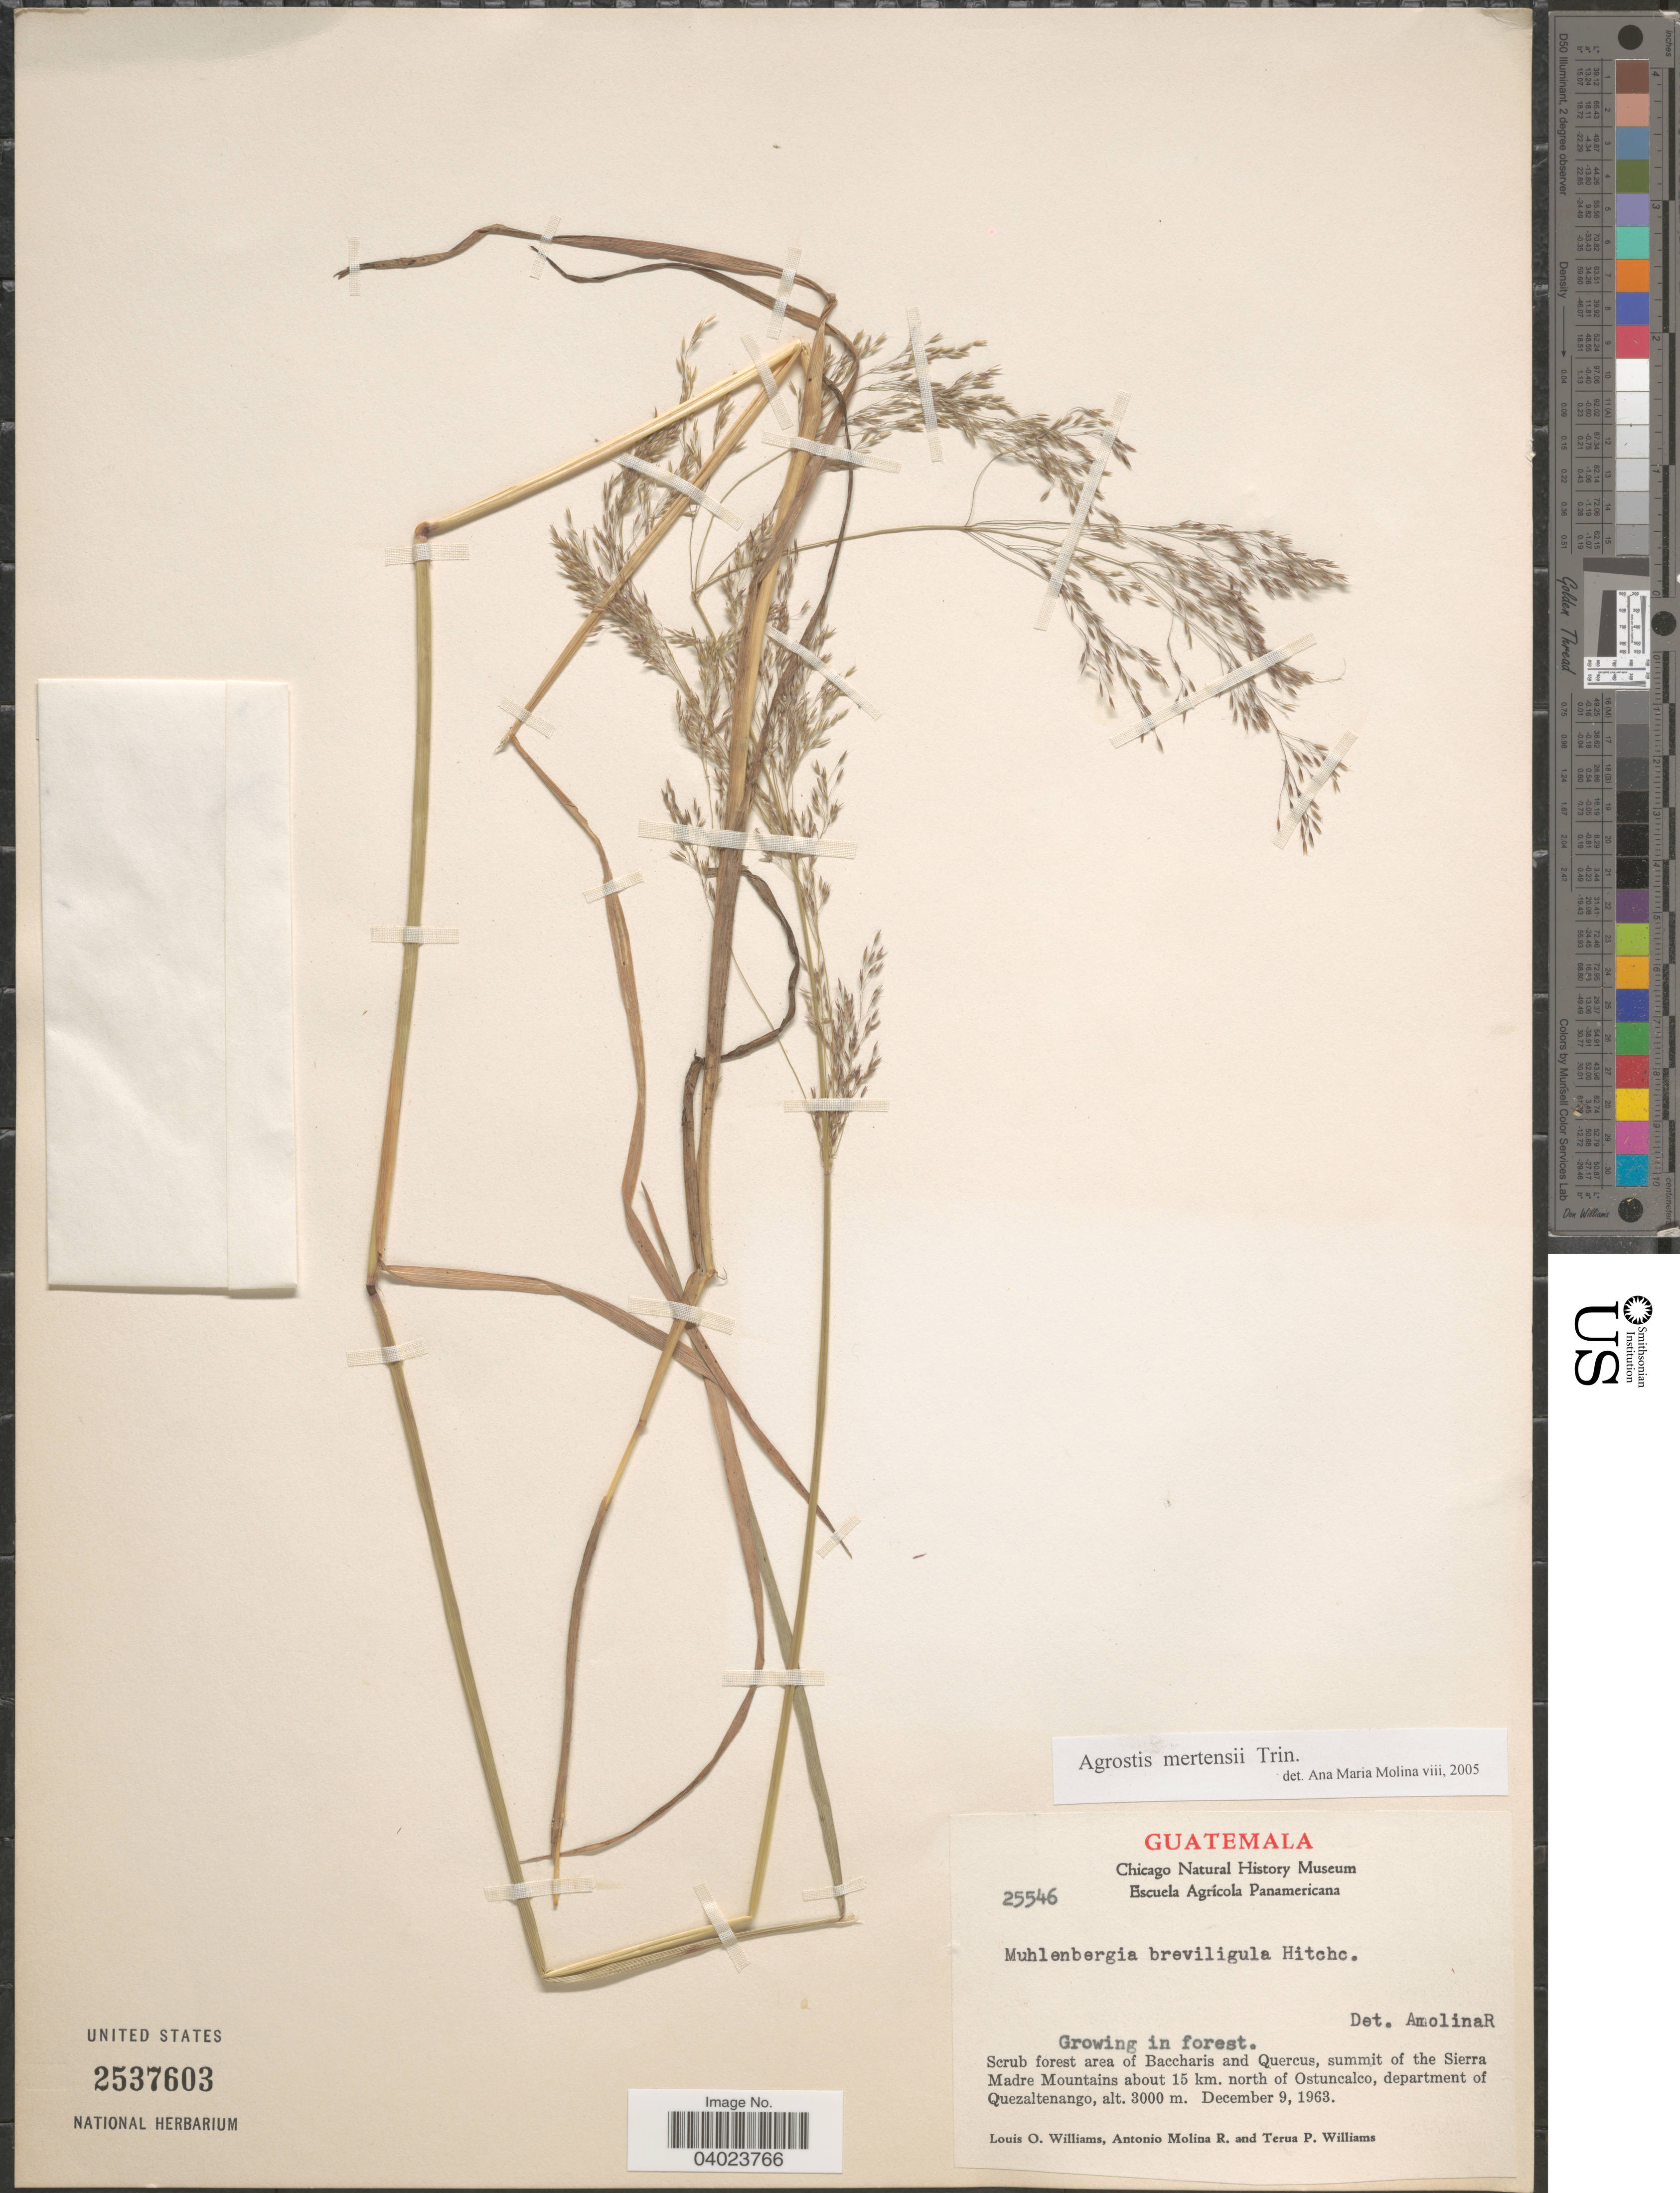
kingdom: Plantae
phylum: Tracheophyta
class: Liliopsida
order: Poales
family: Poaceae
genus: Agrostis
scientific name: Agrostis mertensii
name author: Trin.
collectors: L. O. Williams, A. Molina R. & T. Williams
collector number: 25546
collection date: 1963-12-09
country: Guatemala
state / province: Quetzaltenango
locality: Summit of the Sierra Madre Mountains about 15 kms. north of Ostuncalco, department of Quezaltenango.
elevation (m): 3000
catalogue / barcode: US 2537603